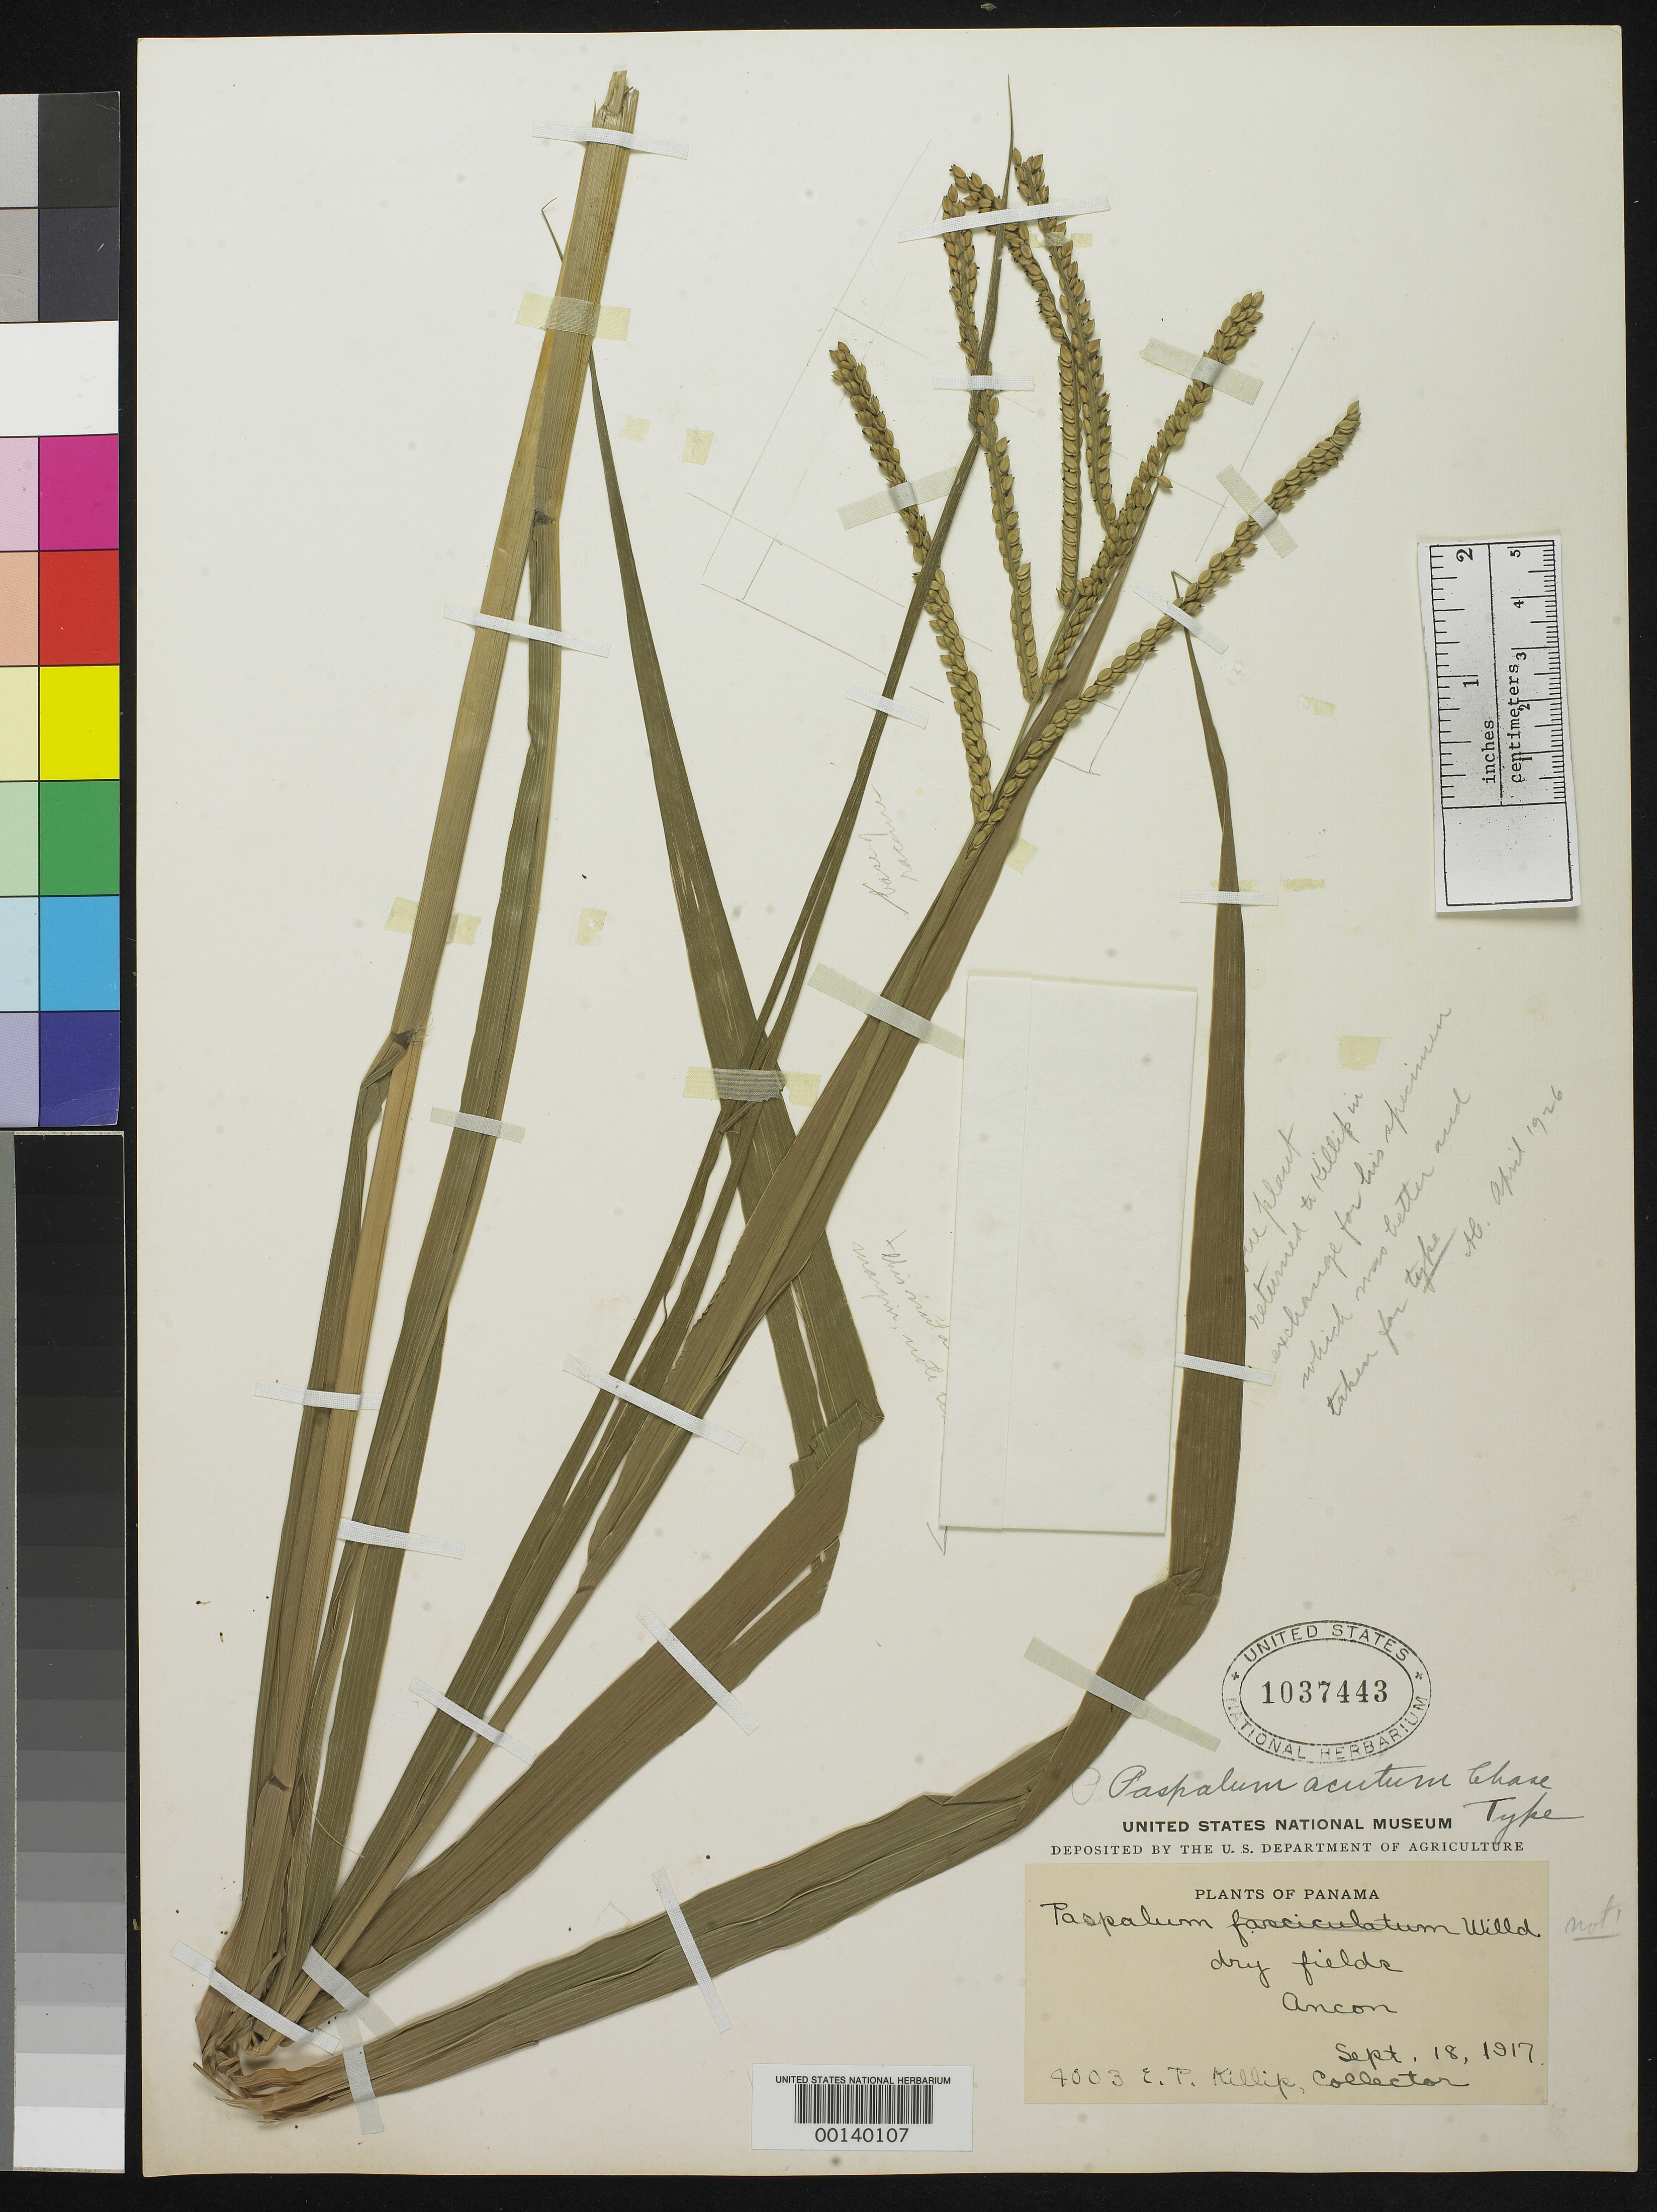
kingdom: Plantae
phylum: Tracheophyta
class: Liliopsida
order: Poales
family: Poaceae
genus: Paspalum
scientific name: Paspalum acutum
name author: Chase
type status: Holotype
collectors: E. P. Killip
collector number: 4003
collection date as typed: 18 Sep 1917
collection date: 1917-09-18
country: Panama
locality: Ancon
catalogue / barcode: US 1037443